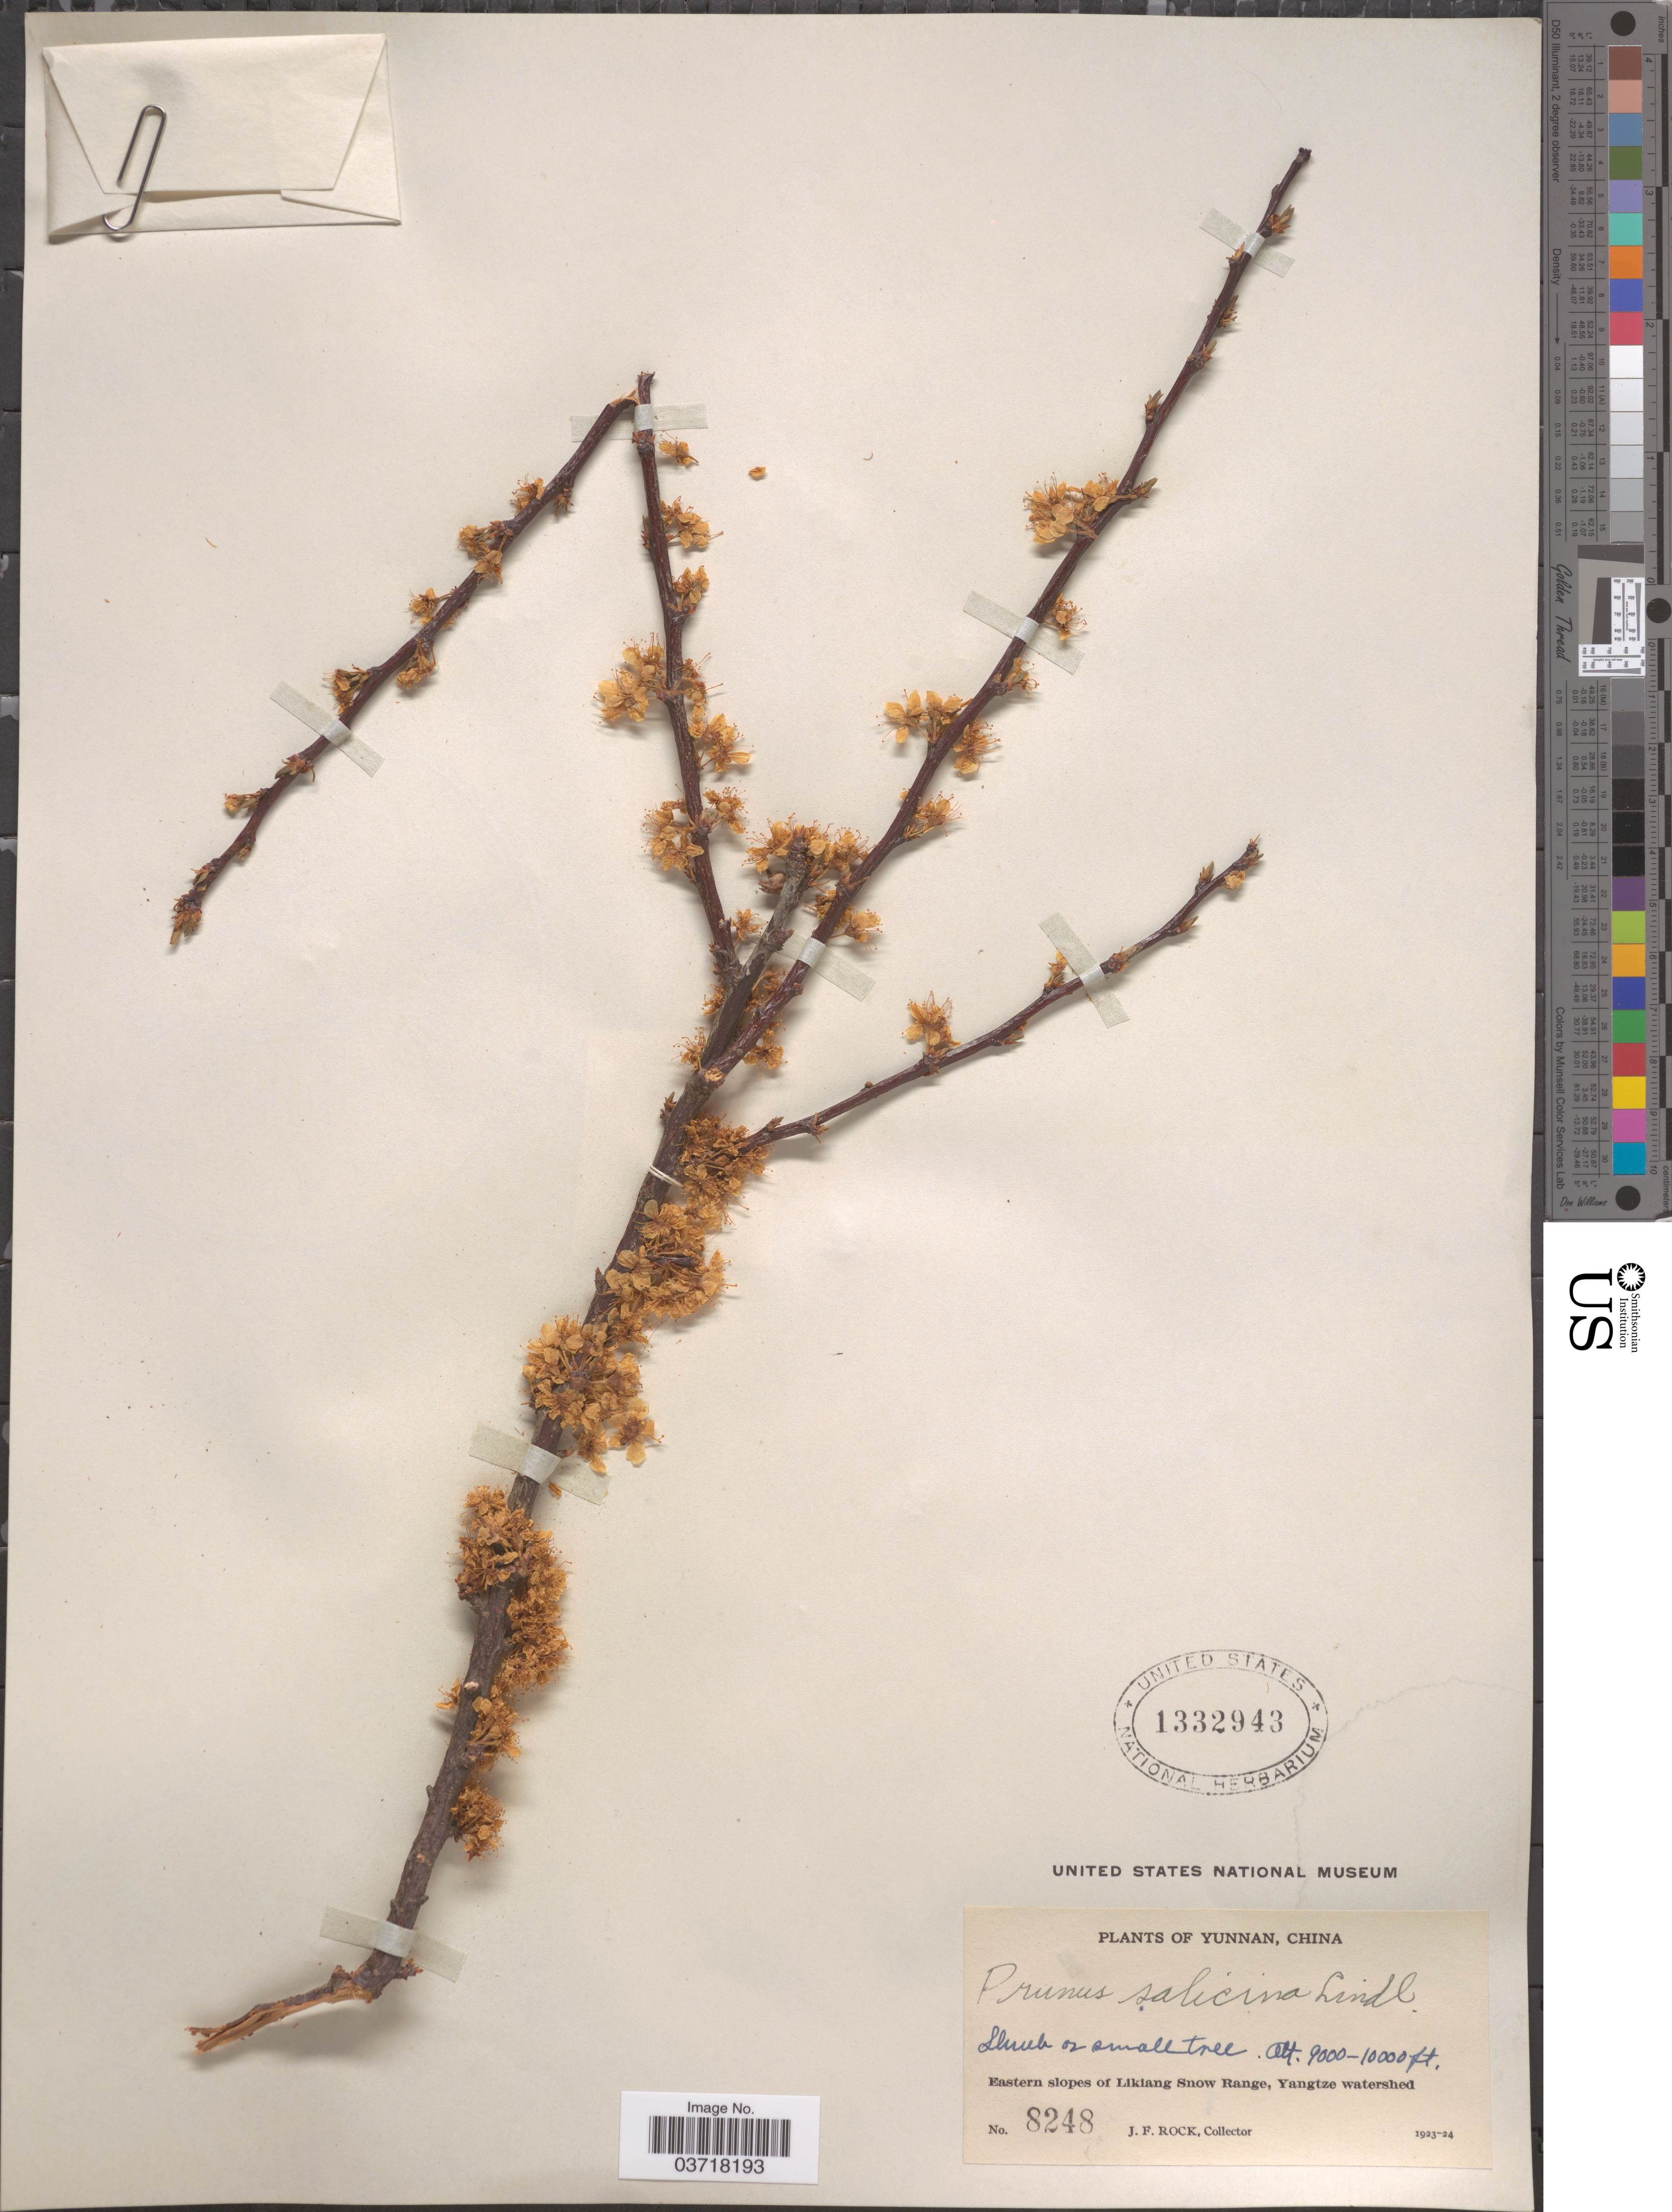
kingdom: Plantae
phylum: Tracheophyta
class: Magnoliopsida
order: Rosales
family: Rosaceae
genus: Prunus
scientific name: Prunus salicina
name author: Lindl.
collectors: J. Rock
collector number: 8248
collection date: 1923/1924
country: China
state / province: Yunnan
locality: Eastern slopes of Likiang Snow Range, Yangtze watershed.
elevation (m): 2743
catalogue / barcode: US 1332943